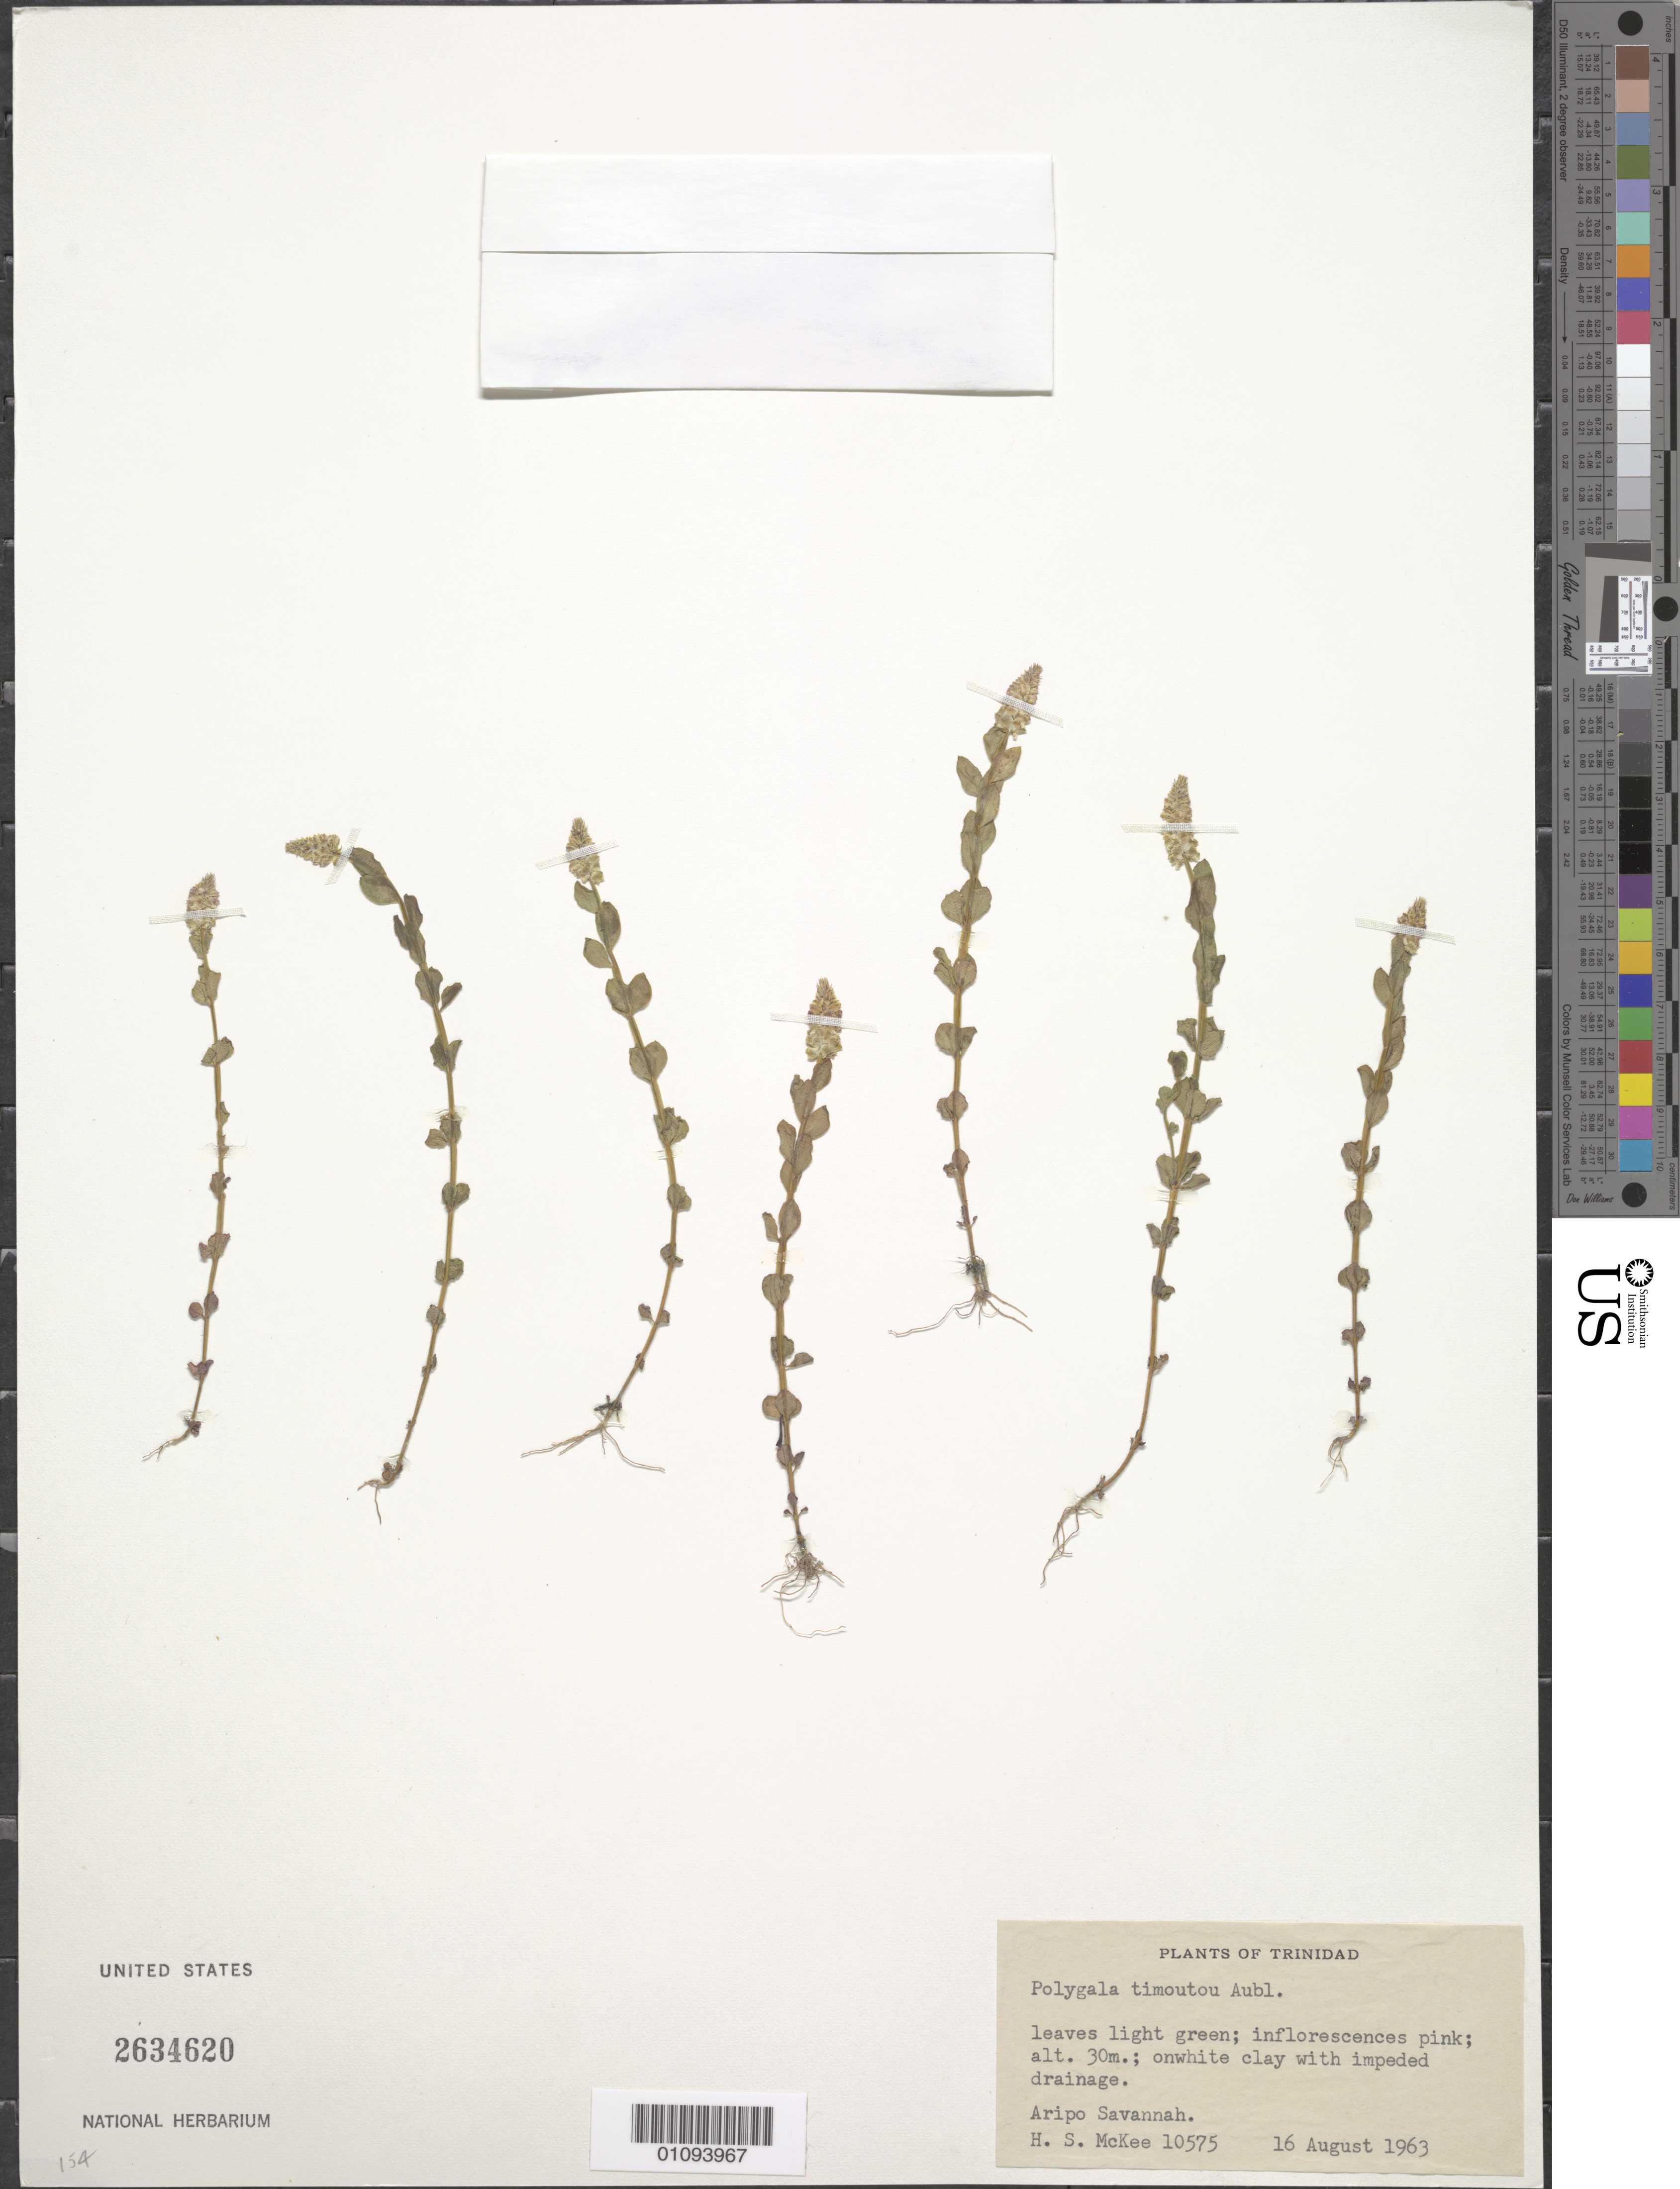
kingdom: Plantae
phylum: Tracheophyta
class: Magnoliopsida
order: Fabales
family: Polygalaceae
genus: Polygala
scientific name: Polygala timoutou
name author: Aubl.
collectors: H. S. McKee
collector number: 10575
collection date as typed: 16 Aug 1963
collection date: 1963-08-16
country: Trinidad and Tobago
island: Trinidad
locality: Aripo Savannah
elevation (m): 30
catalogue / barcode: US 2634620